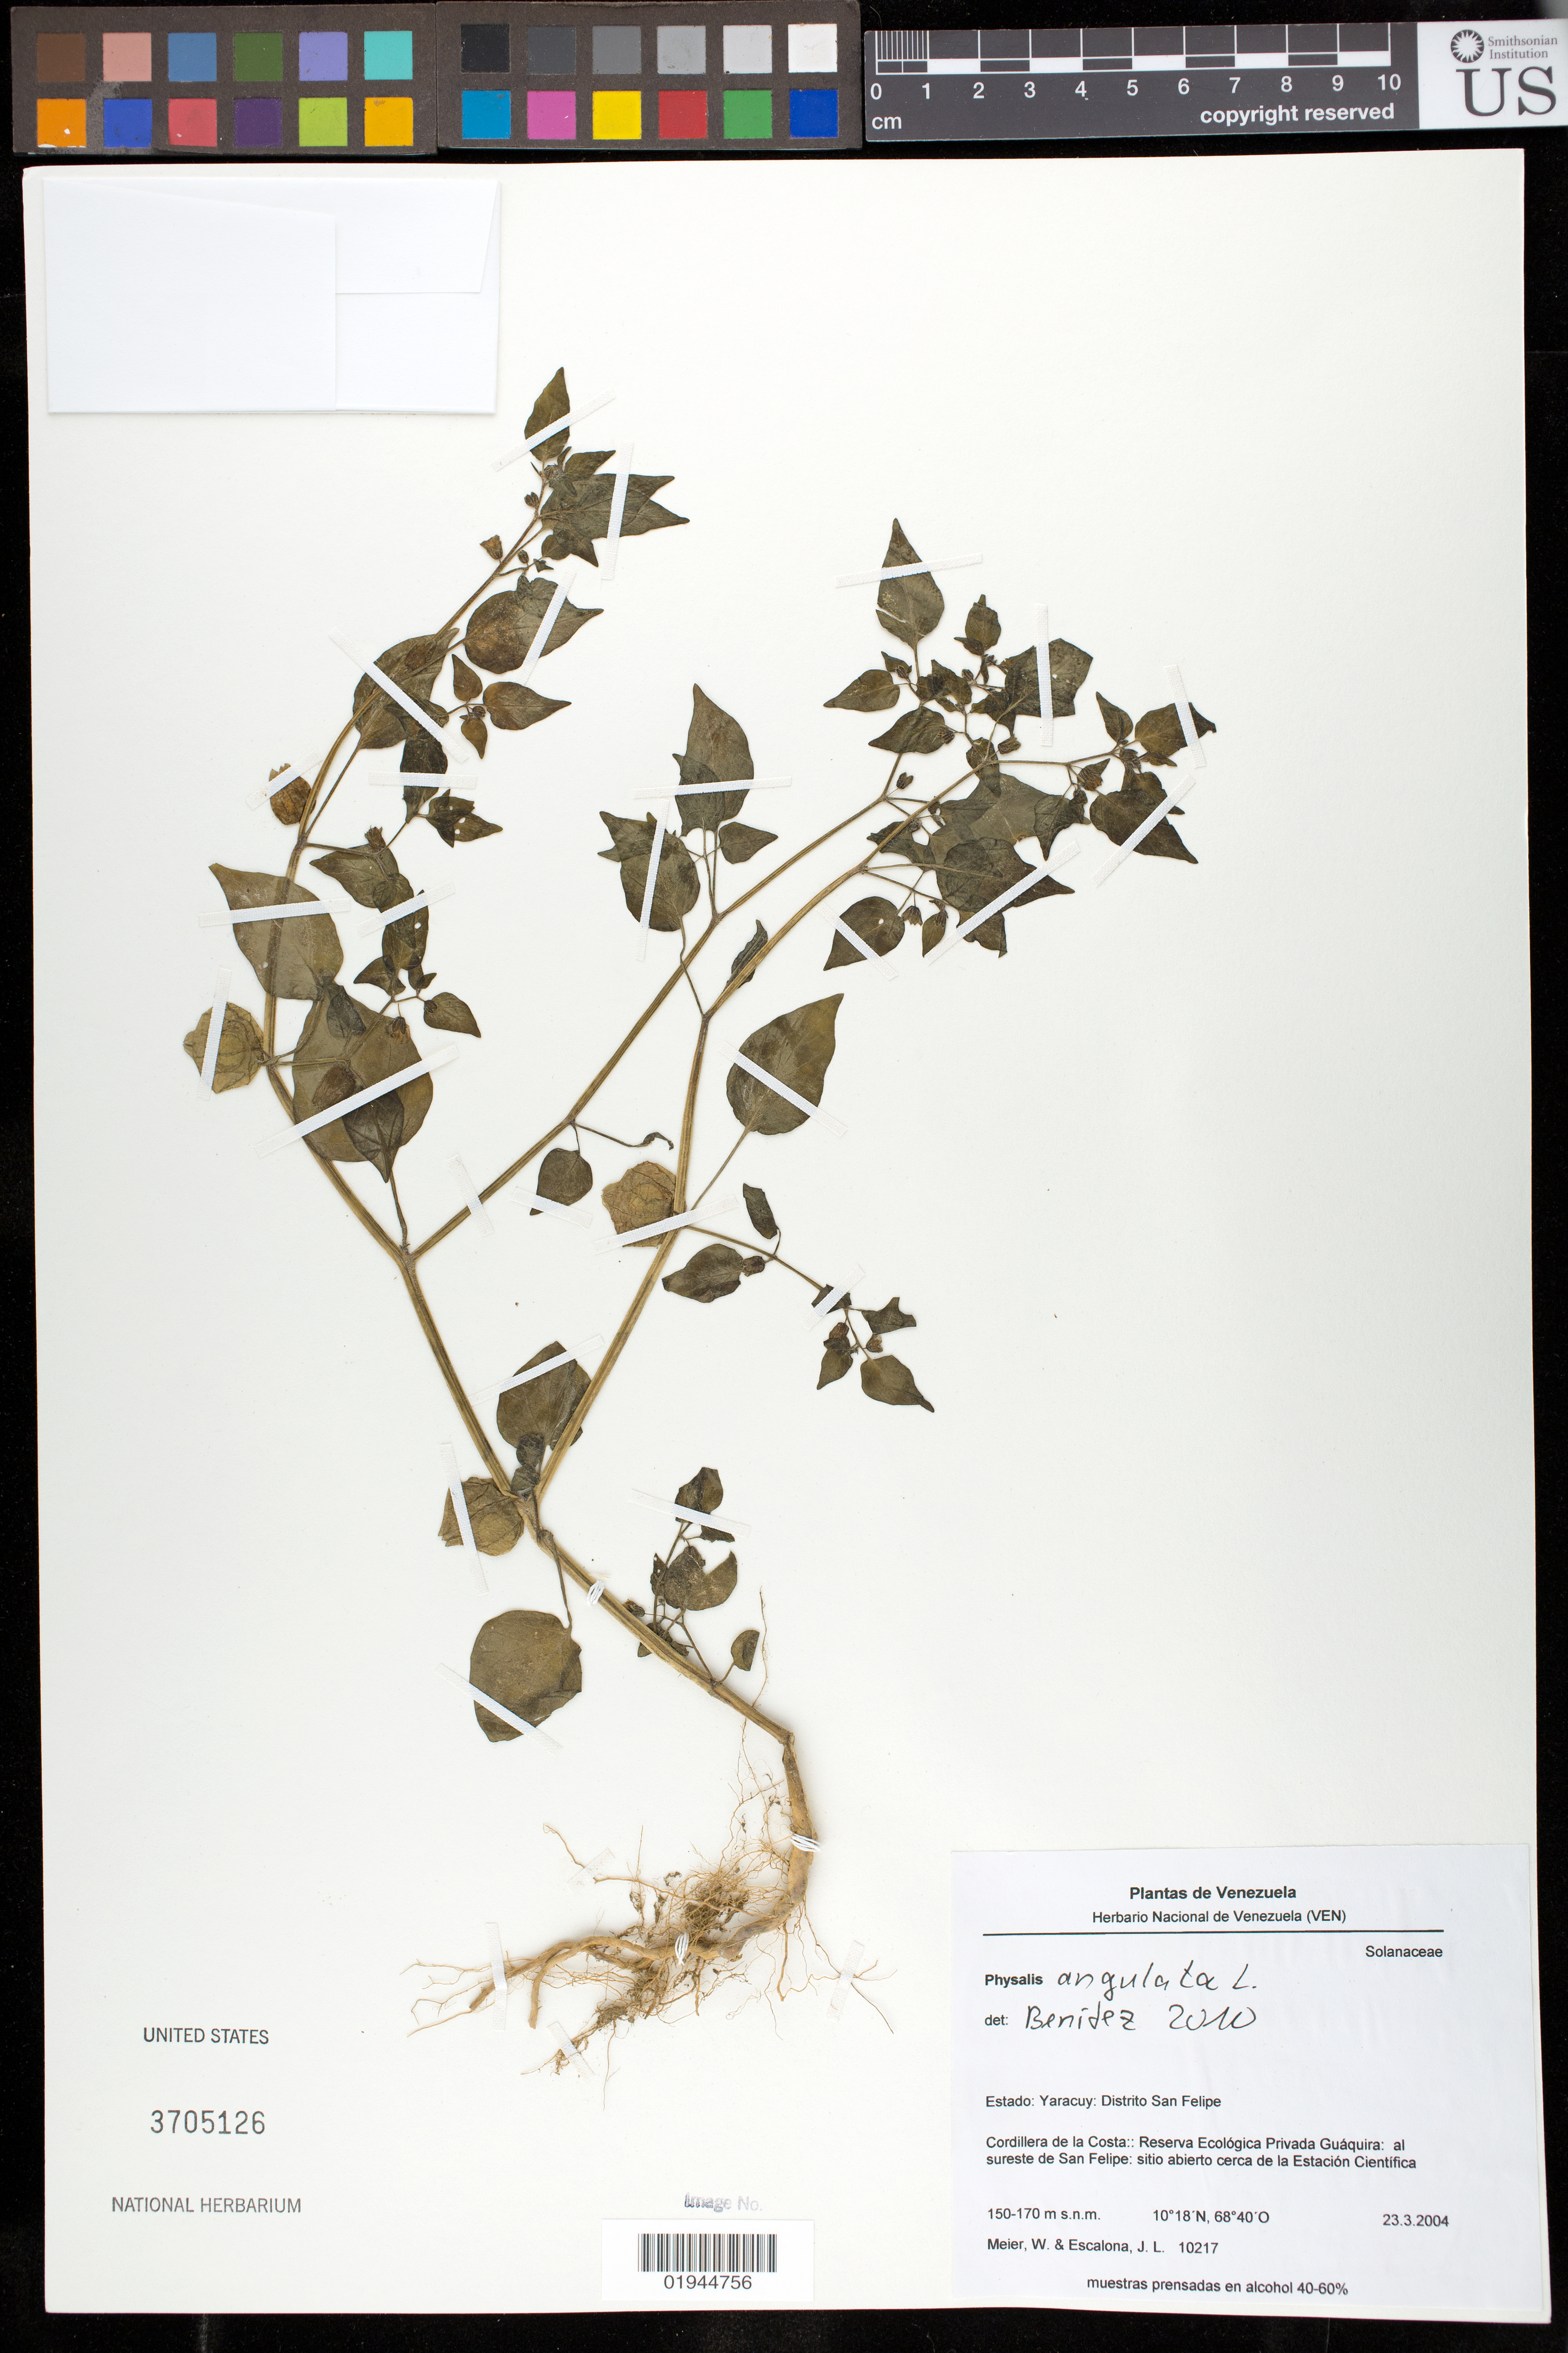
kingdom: Plantae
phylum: Tracheophyta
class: Magnoliopsida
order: Solanales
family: Solanaceae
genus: Physalis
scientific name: Physalis angulata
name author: L.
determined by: Benitez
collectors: W. Meier & J. Escalona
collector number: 10217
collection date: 2004-03-23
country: Venezuela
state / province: Yaracuy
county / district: San Felipe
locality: Cordillera de la Costa: Reserva Ecologica Privada Guaquira: al sureste de San Felipe: sitio abierto cerca de la Estacion Cientifica.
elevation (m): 150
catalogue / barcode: US 3705126